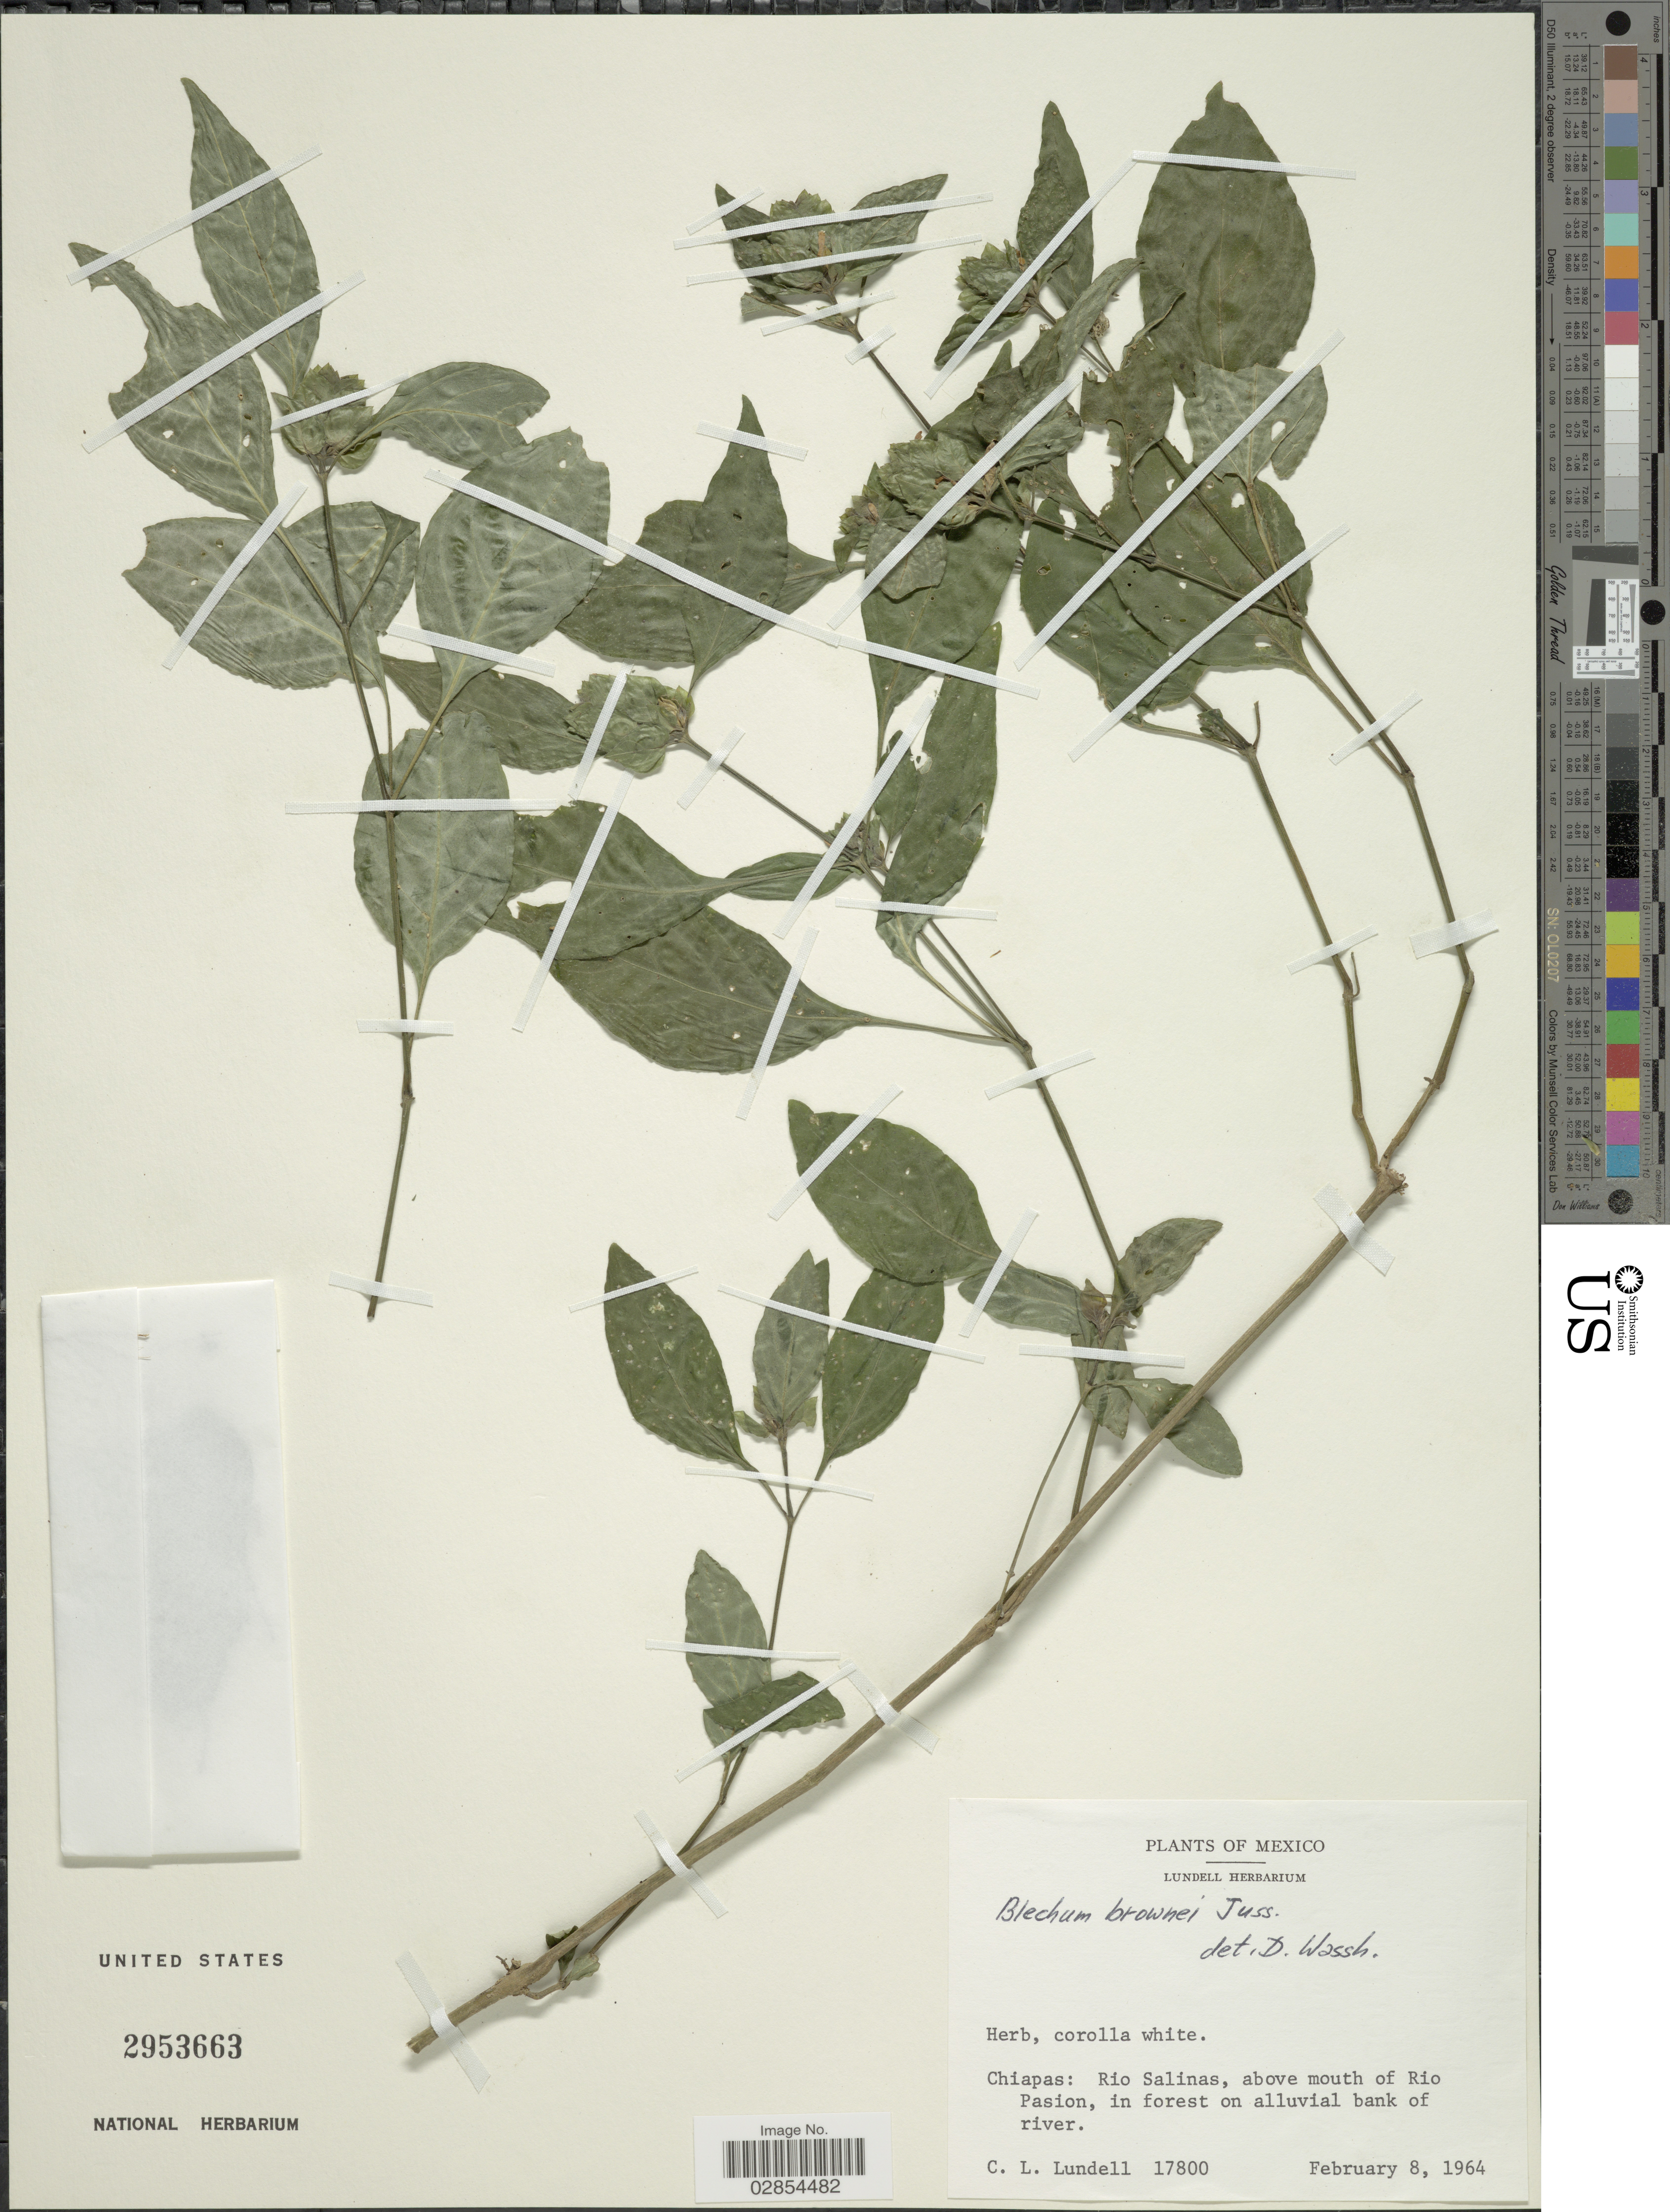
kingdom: Plantae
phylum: Tracheophyta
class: Magnoliopsida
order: Lamiales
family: Acanthaceae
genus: Blechum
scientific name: Blechum brownei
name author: Juss.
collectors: C. L. Lundell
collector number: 17800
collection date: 1964-02-08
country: Mexico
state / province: Chiapas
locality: Rio Salinas, above mouth of Rio Pasion.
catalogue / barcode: US 2953663